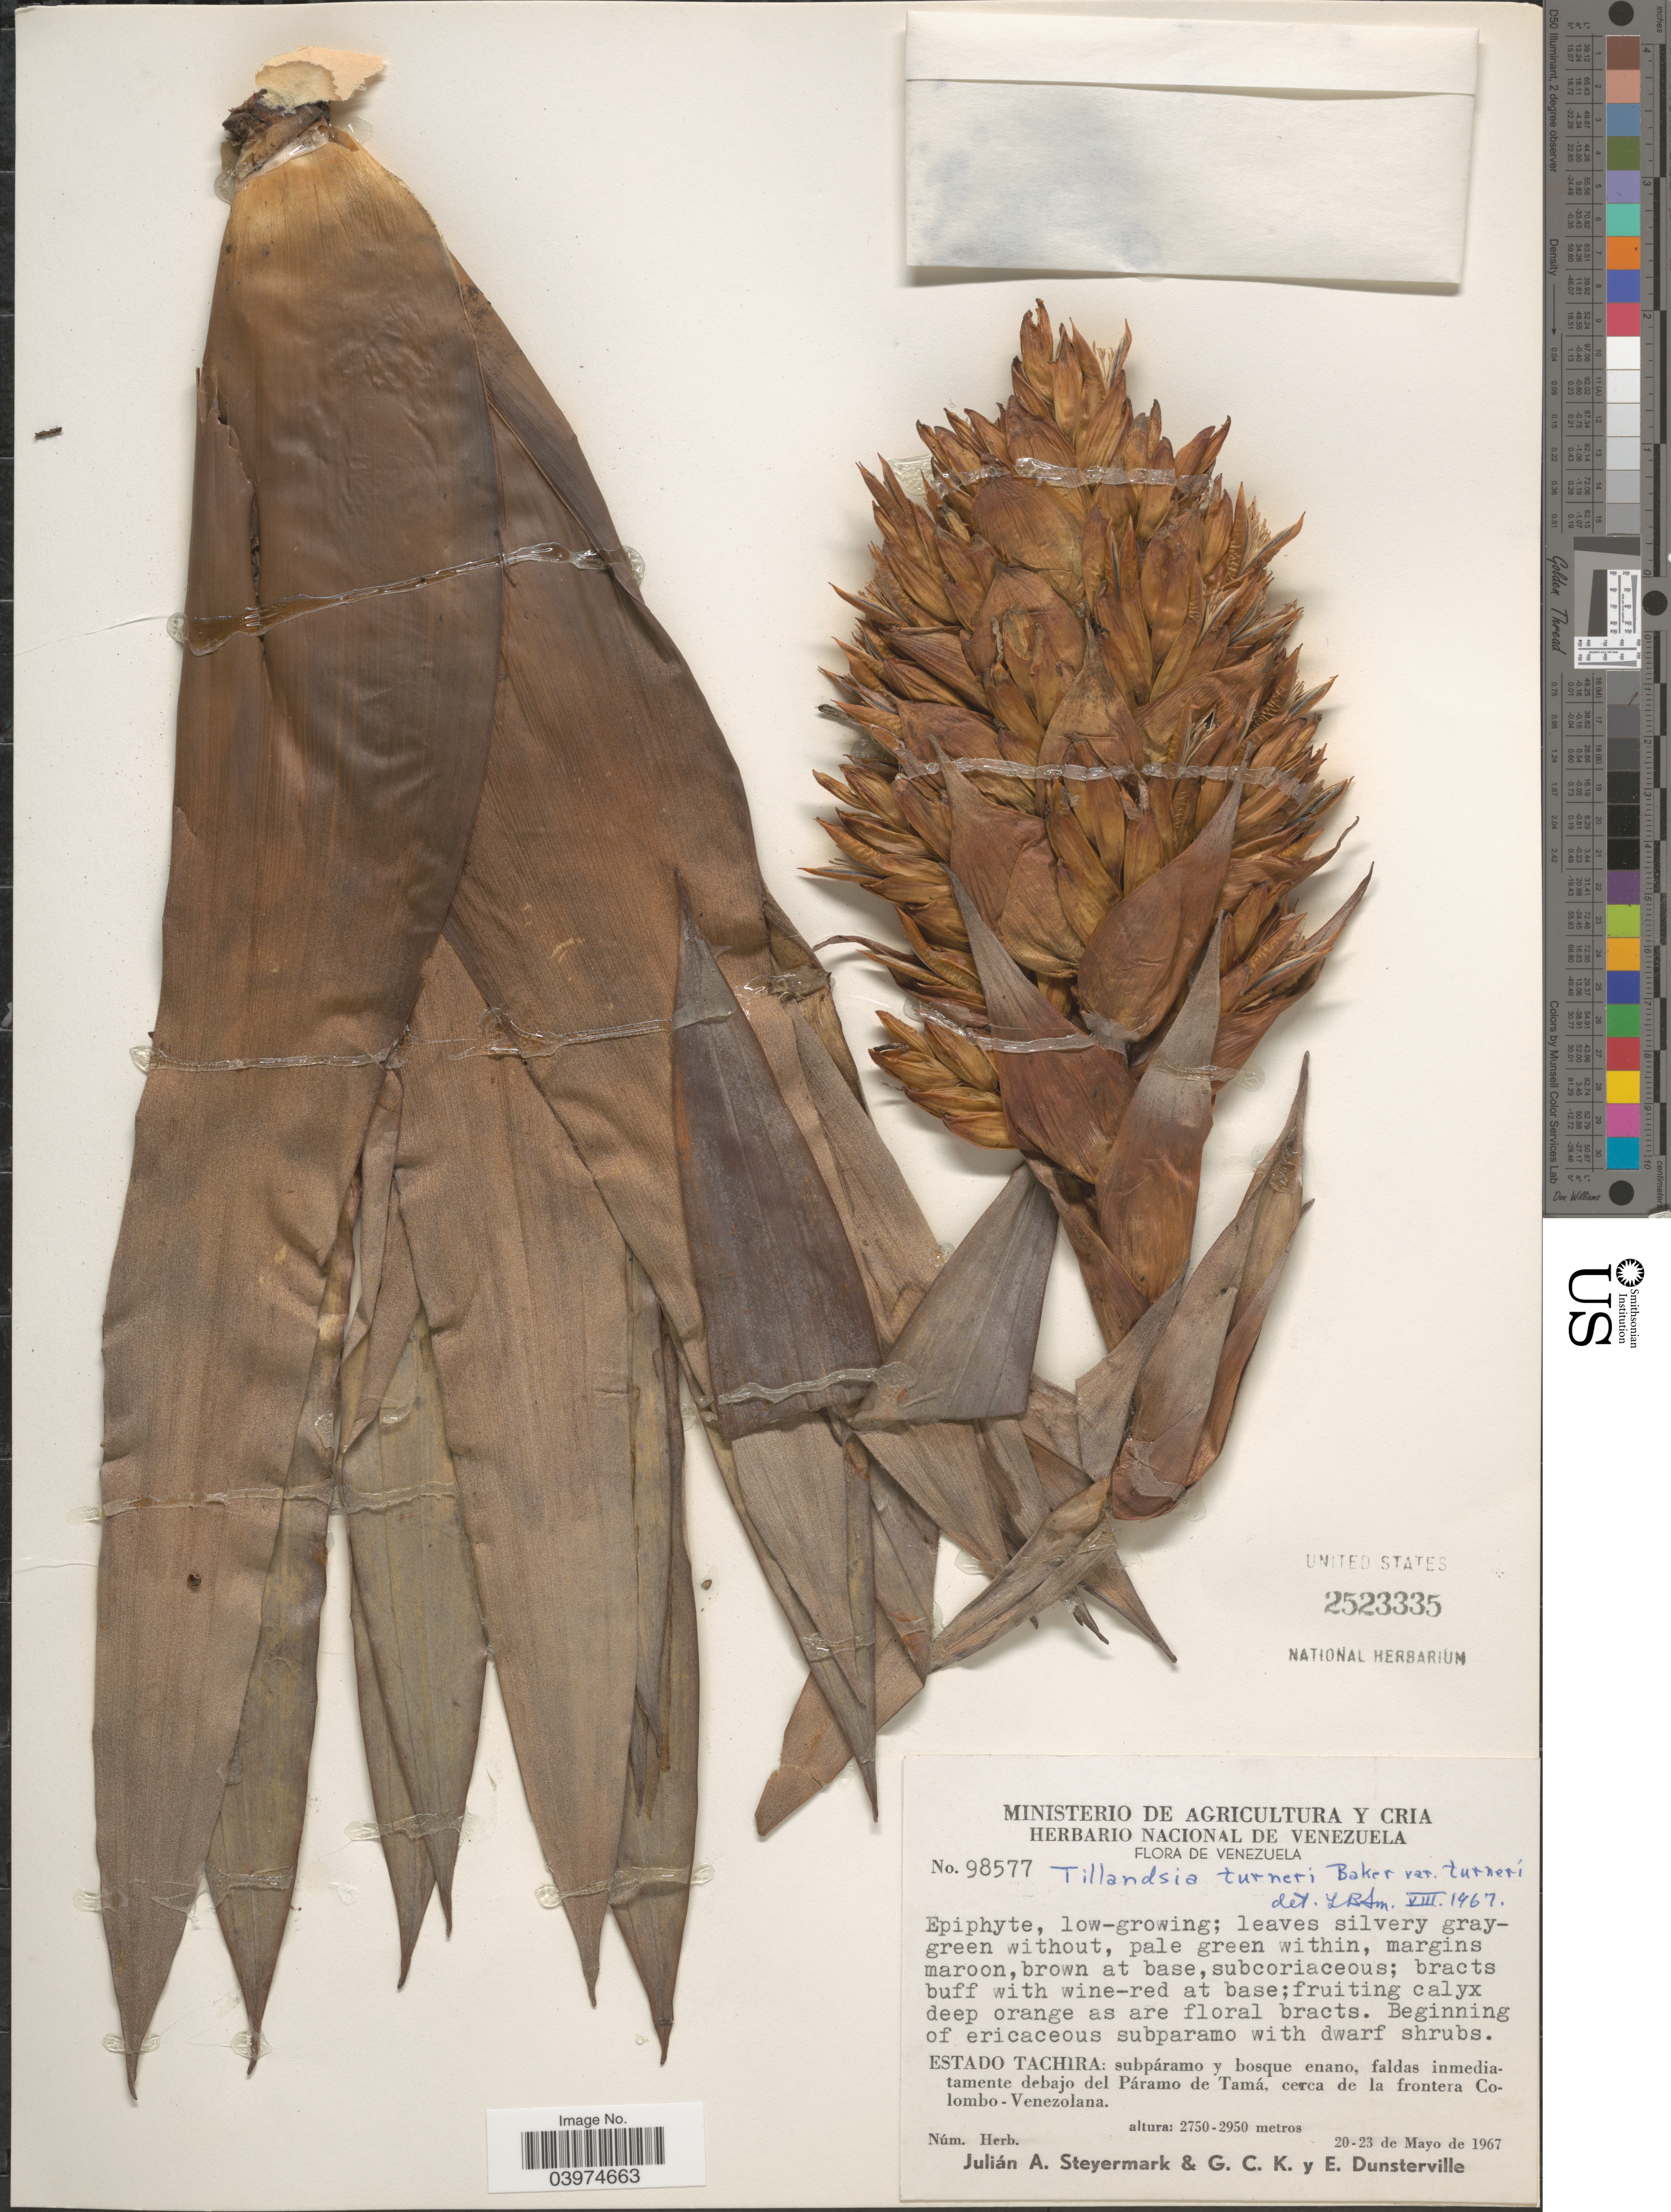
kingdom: Plantae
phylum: Tracheophyta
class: Liliopsida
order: Poales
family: Bromeliaceae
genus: Tillandsia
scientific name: Tillandsia turneri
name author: Baker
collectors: J. Steyermark, G. C. K. Dunsterville & E. Dunsterville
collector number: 98577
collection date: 1967-05-20/1967-05-23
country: Venezuela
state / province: Tachira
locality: Estado Tachira: subpáramo y bosque enano, faldas inmediamente debajo del Páramo de Tamá, cerca de la frontera Colombo - Venezolana.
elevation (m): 2750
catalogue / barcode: US 2523335